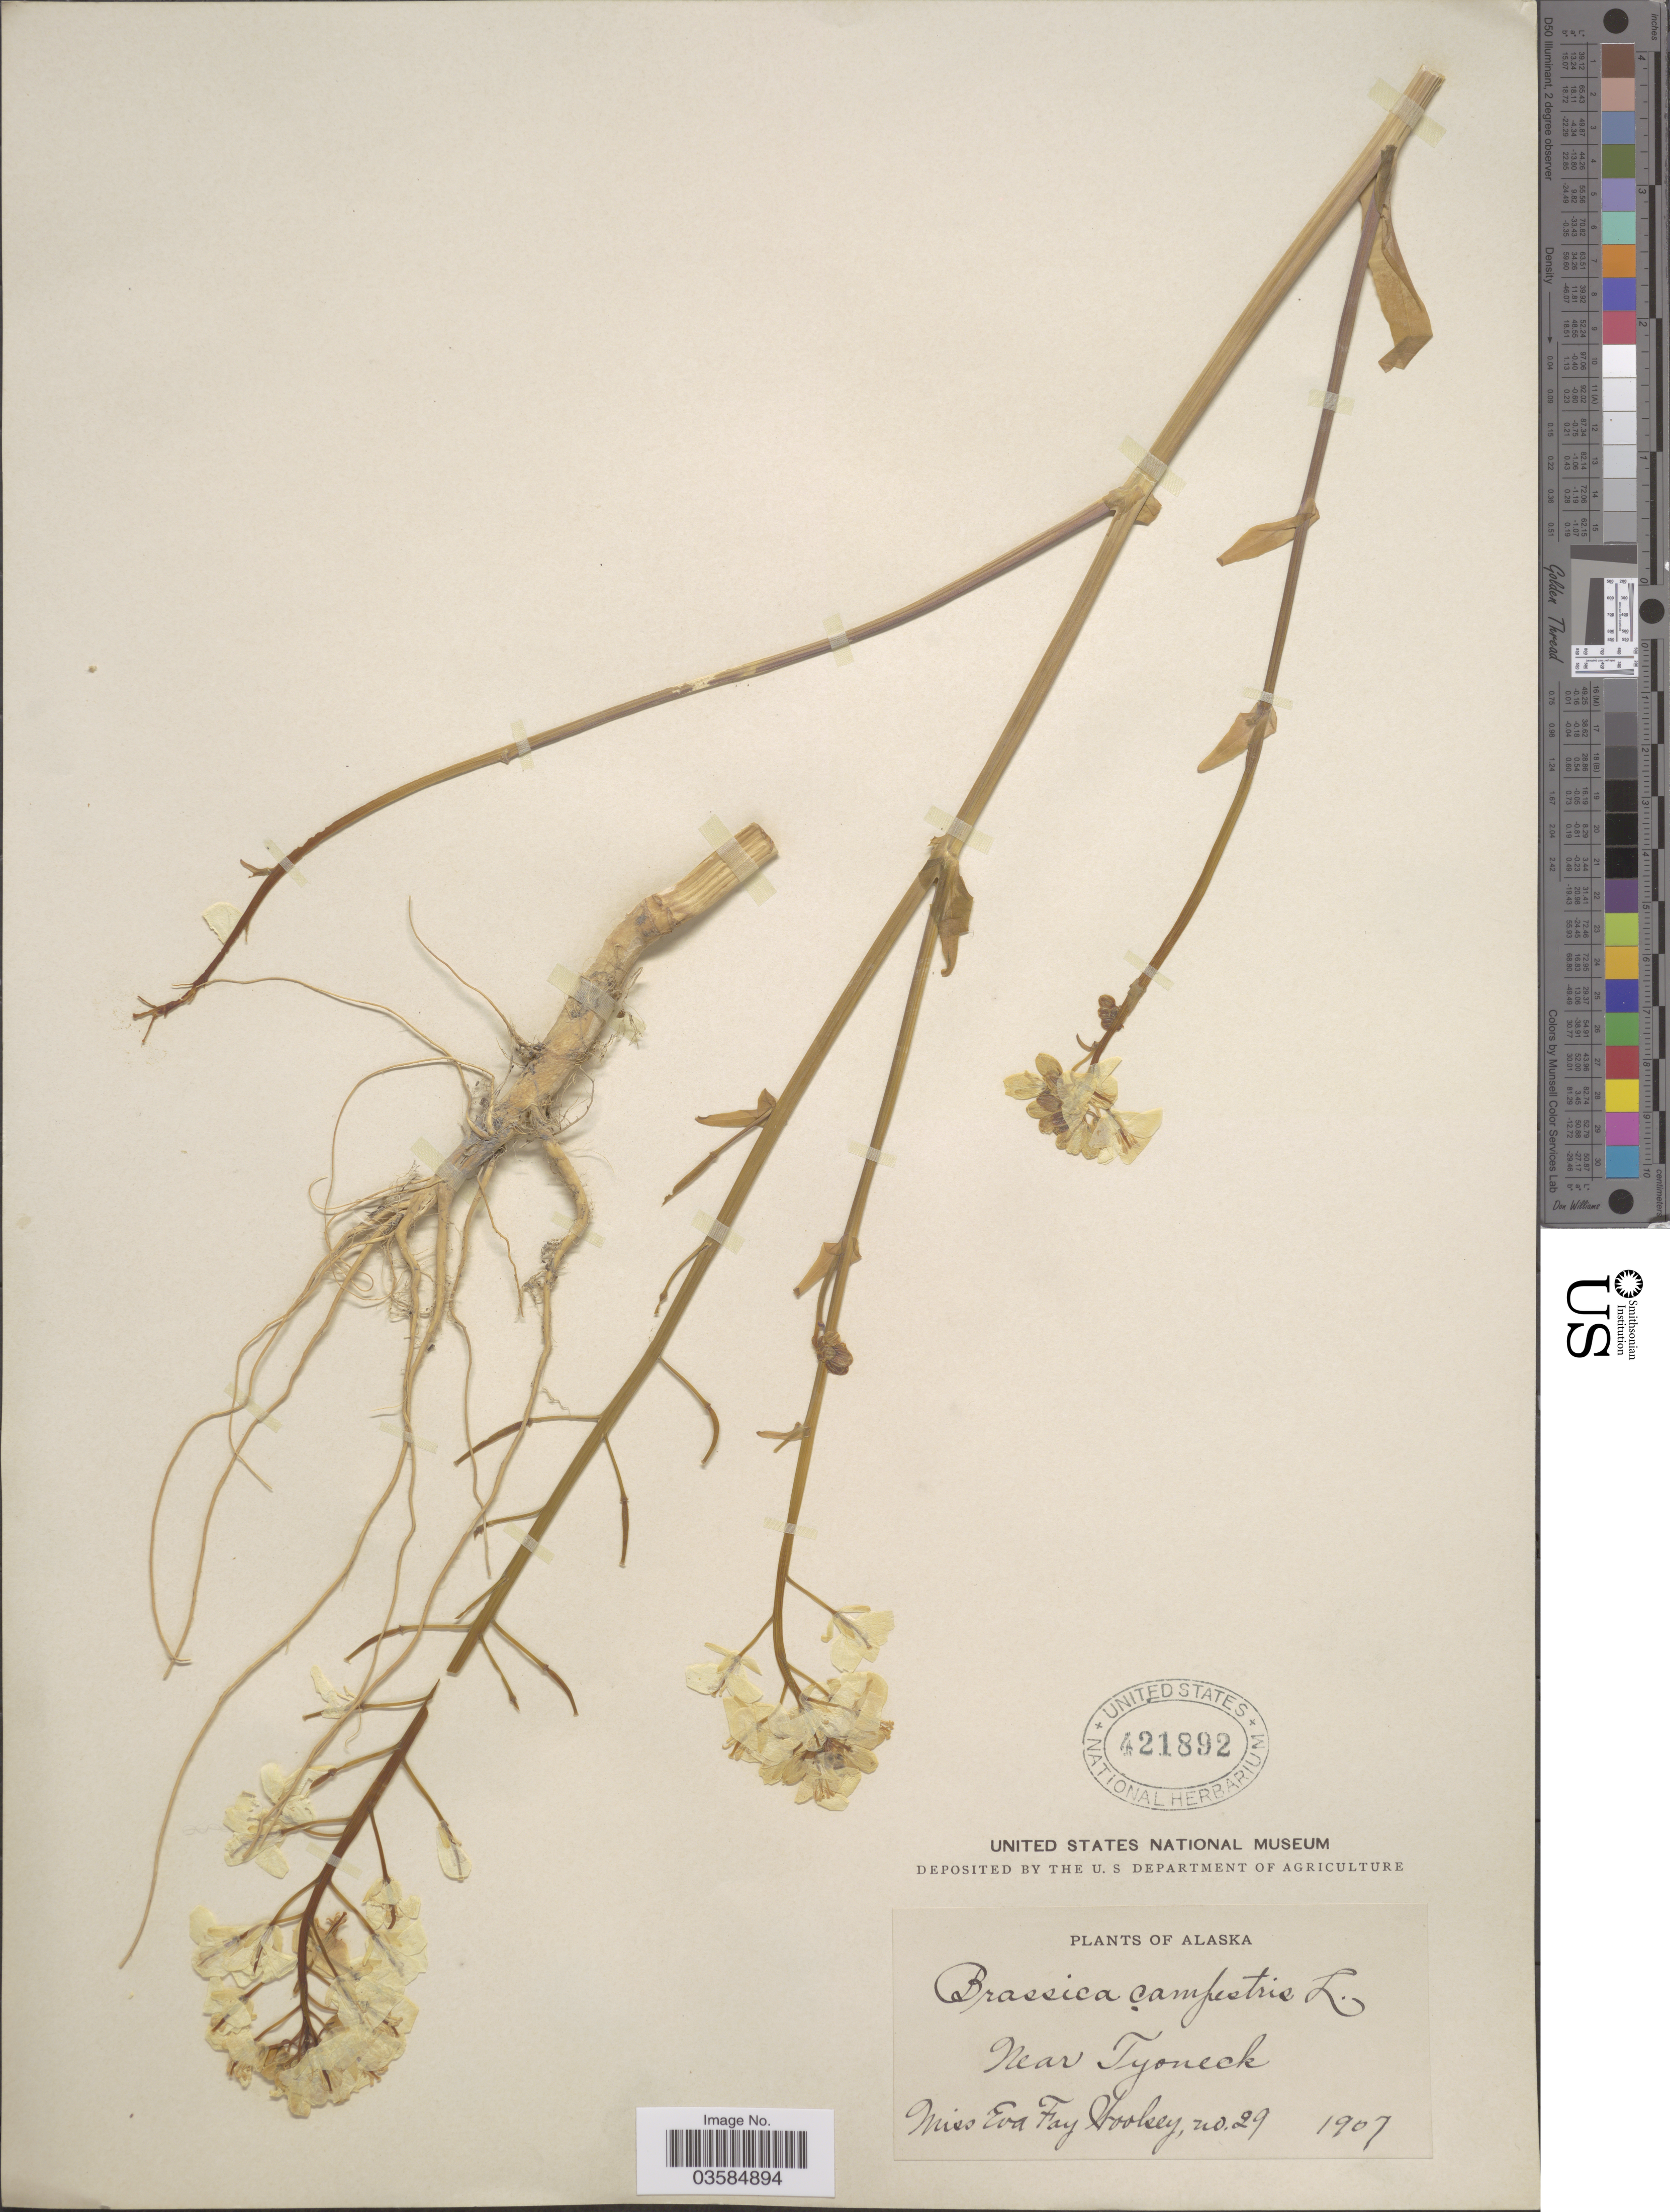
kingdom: Plantae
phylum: Tracheophyta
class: Magnoliopsida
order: Brassicales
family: Brassicaceae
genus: Brassica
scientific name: Brassica campestris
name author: L.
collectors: E. Woolsey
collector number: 29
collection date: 1907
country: United States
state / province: Alaska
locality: Near Tyoneck.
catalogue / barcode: US 421892